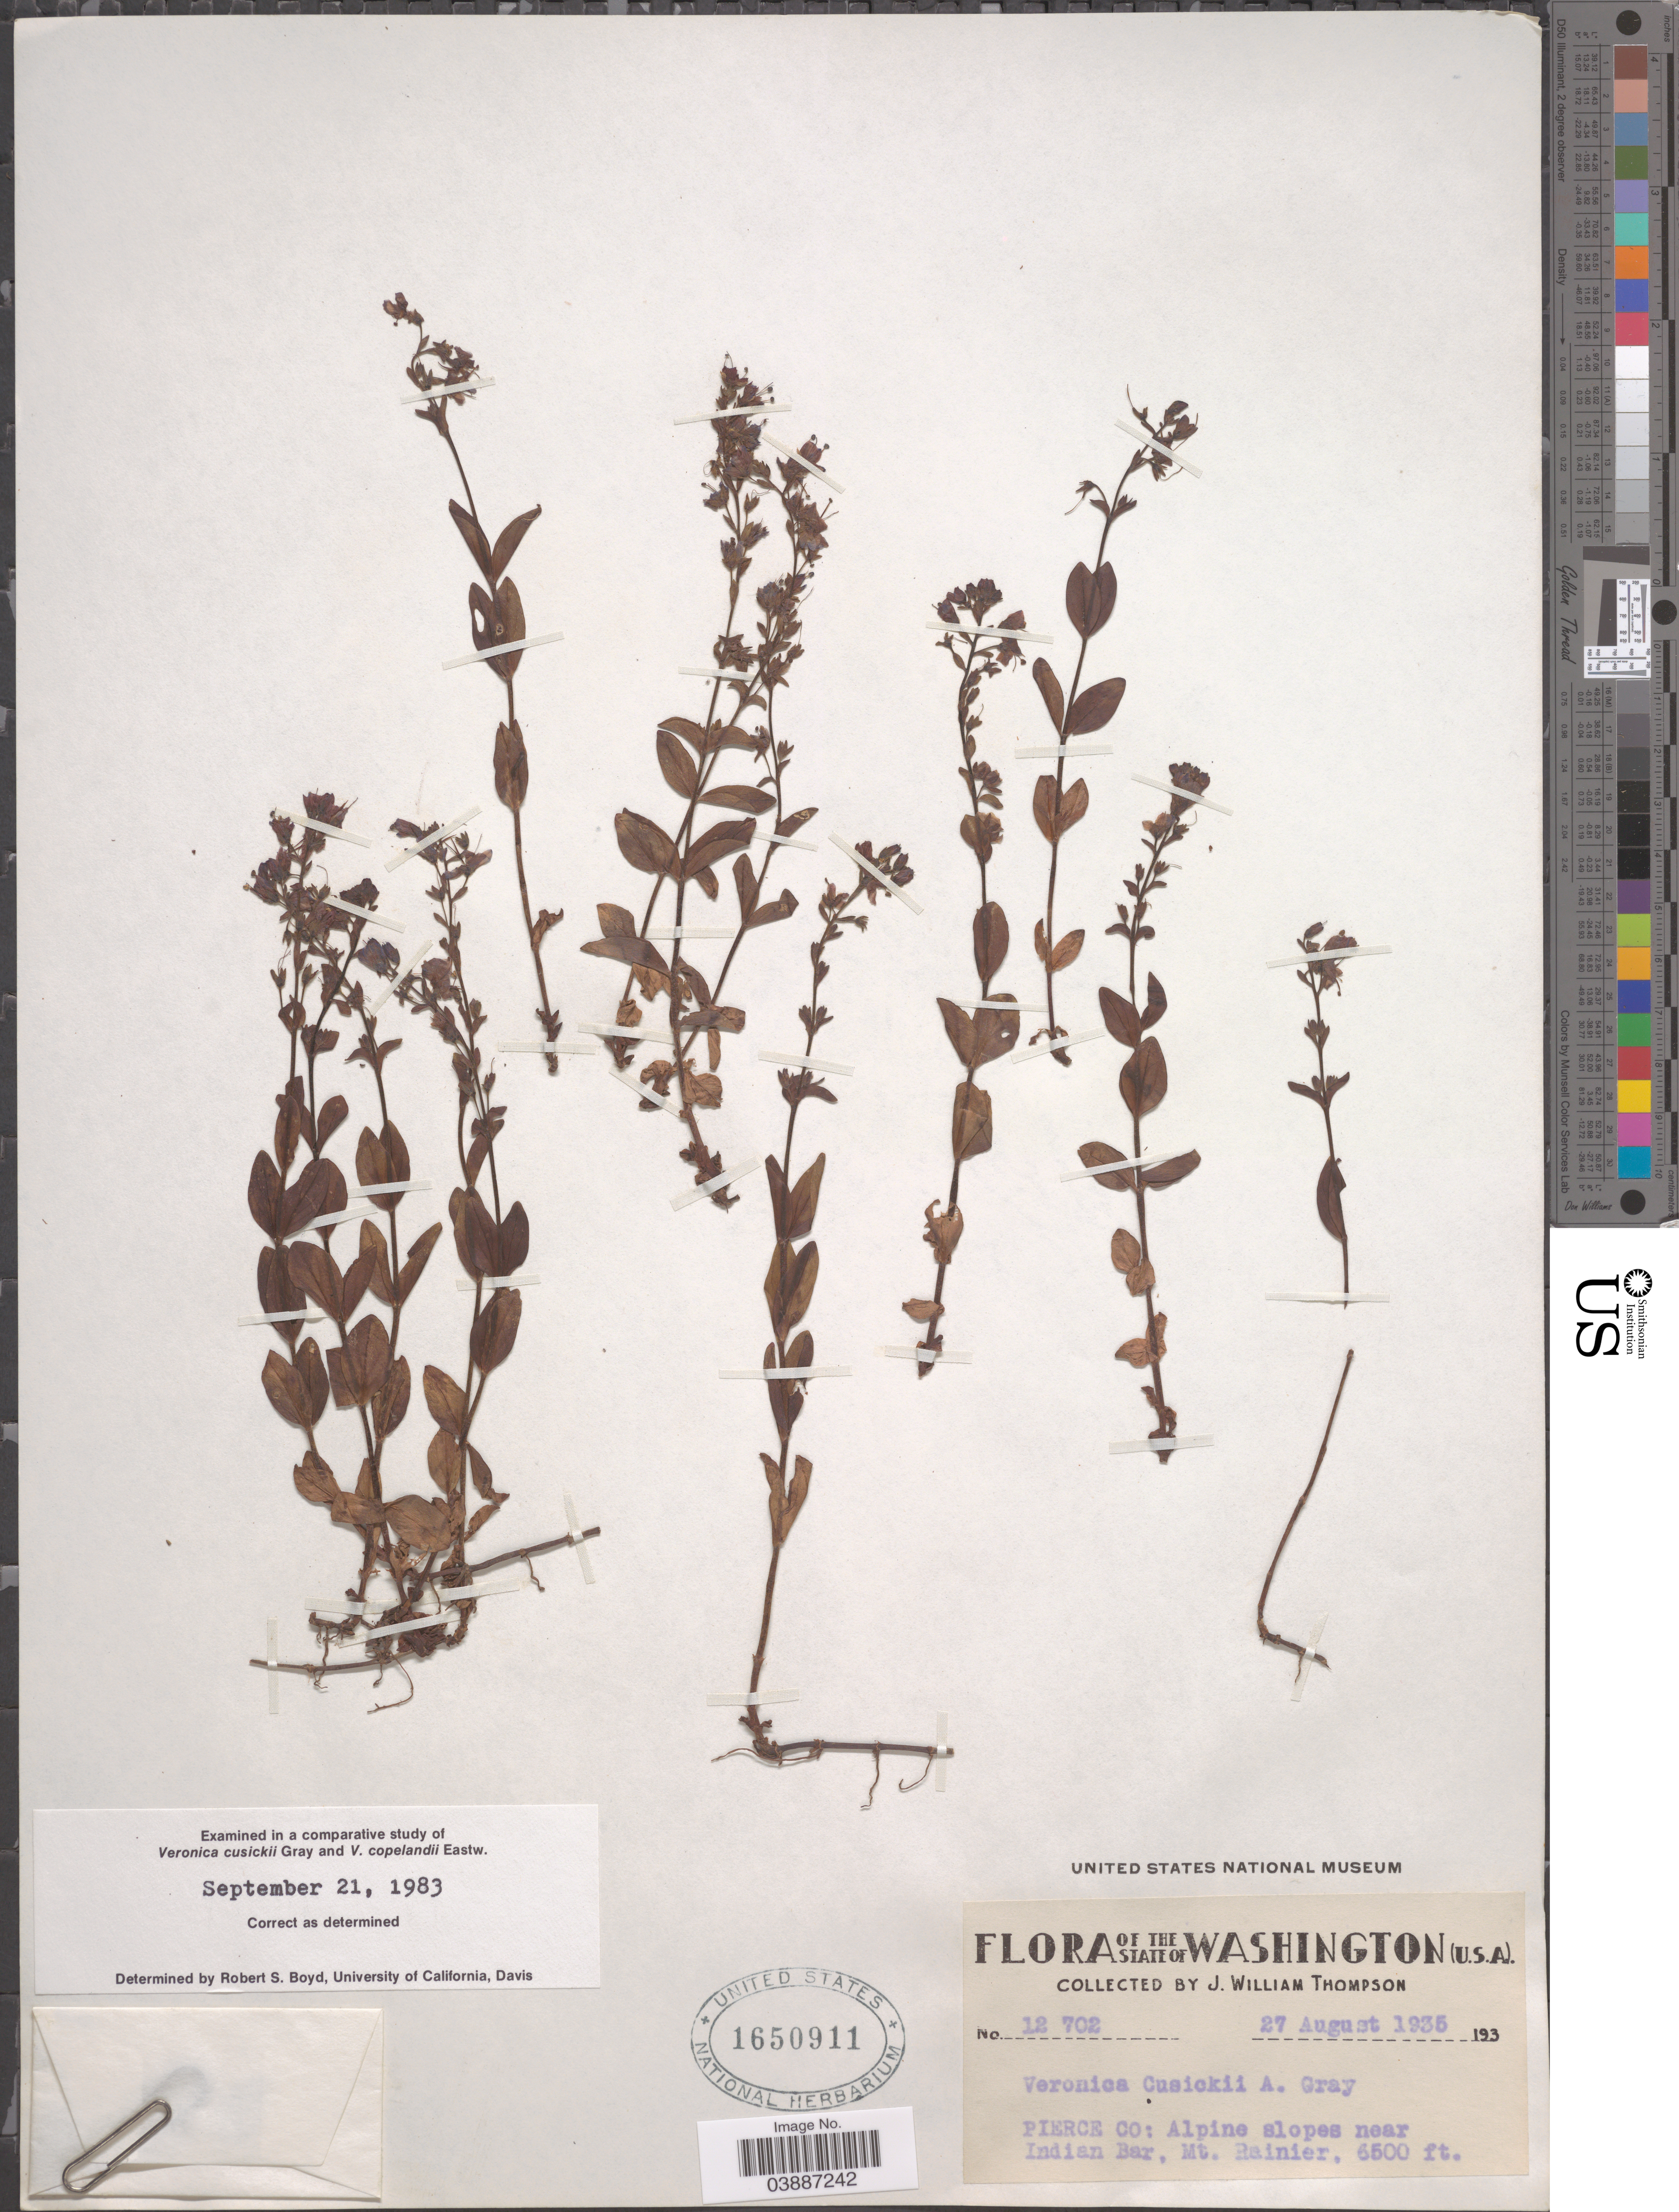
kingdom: Plantae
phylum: Tracheophyta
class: Magnoliopsida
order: Lamiales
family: Plantaginaceae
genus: Veronica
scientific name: Veronica cusickii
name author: A. Gray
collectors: J. W. Thompson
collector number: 12702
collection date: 1935-08-27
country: United States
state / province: Washington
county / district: Pierce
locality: Pierce Co: Alpine slopes near Indian Bar, Mt. Rainier.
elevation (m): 1981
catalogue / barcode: US 1650911